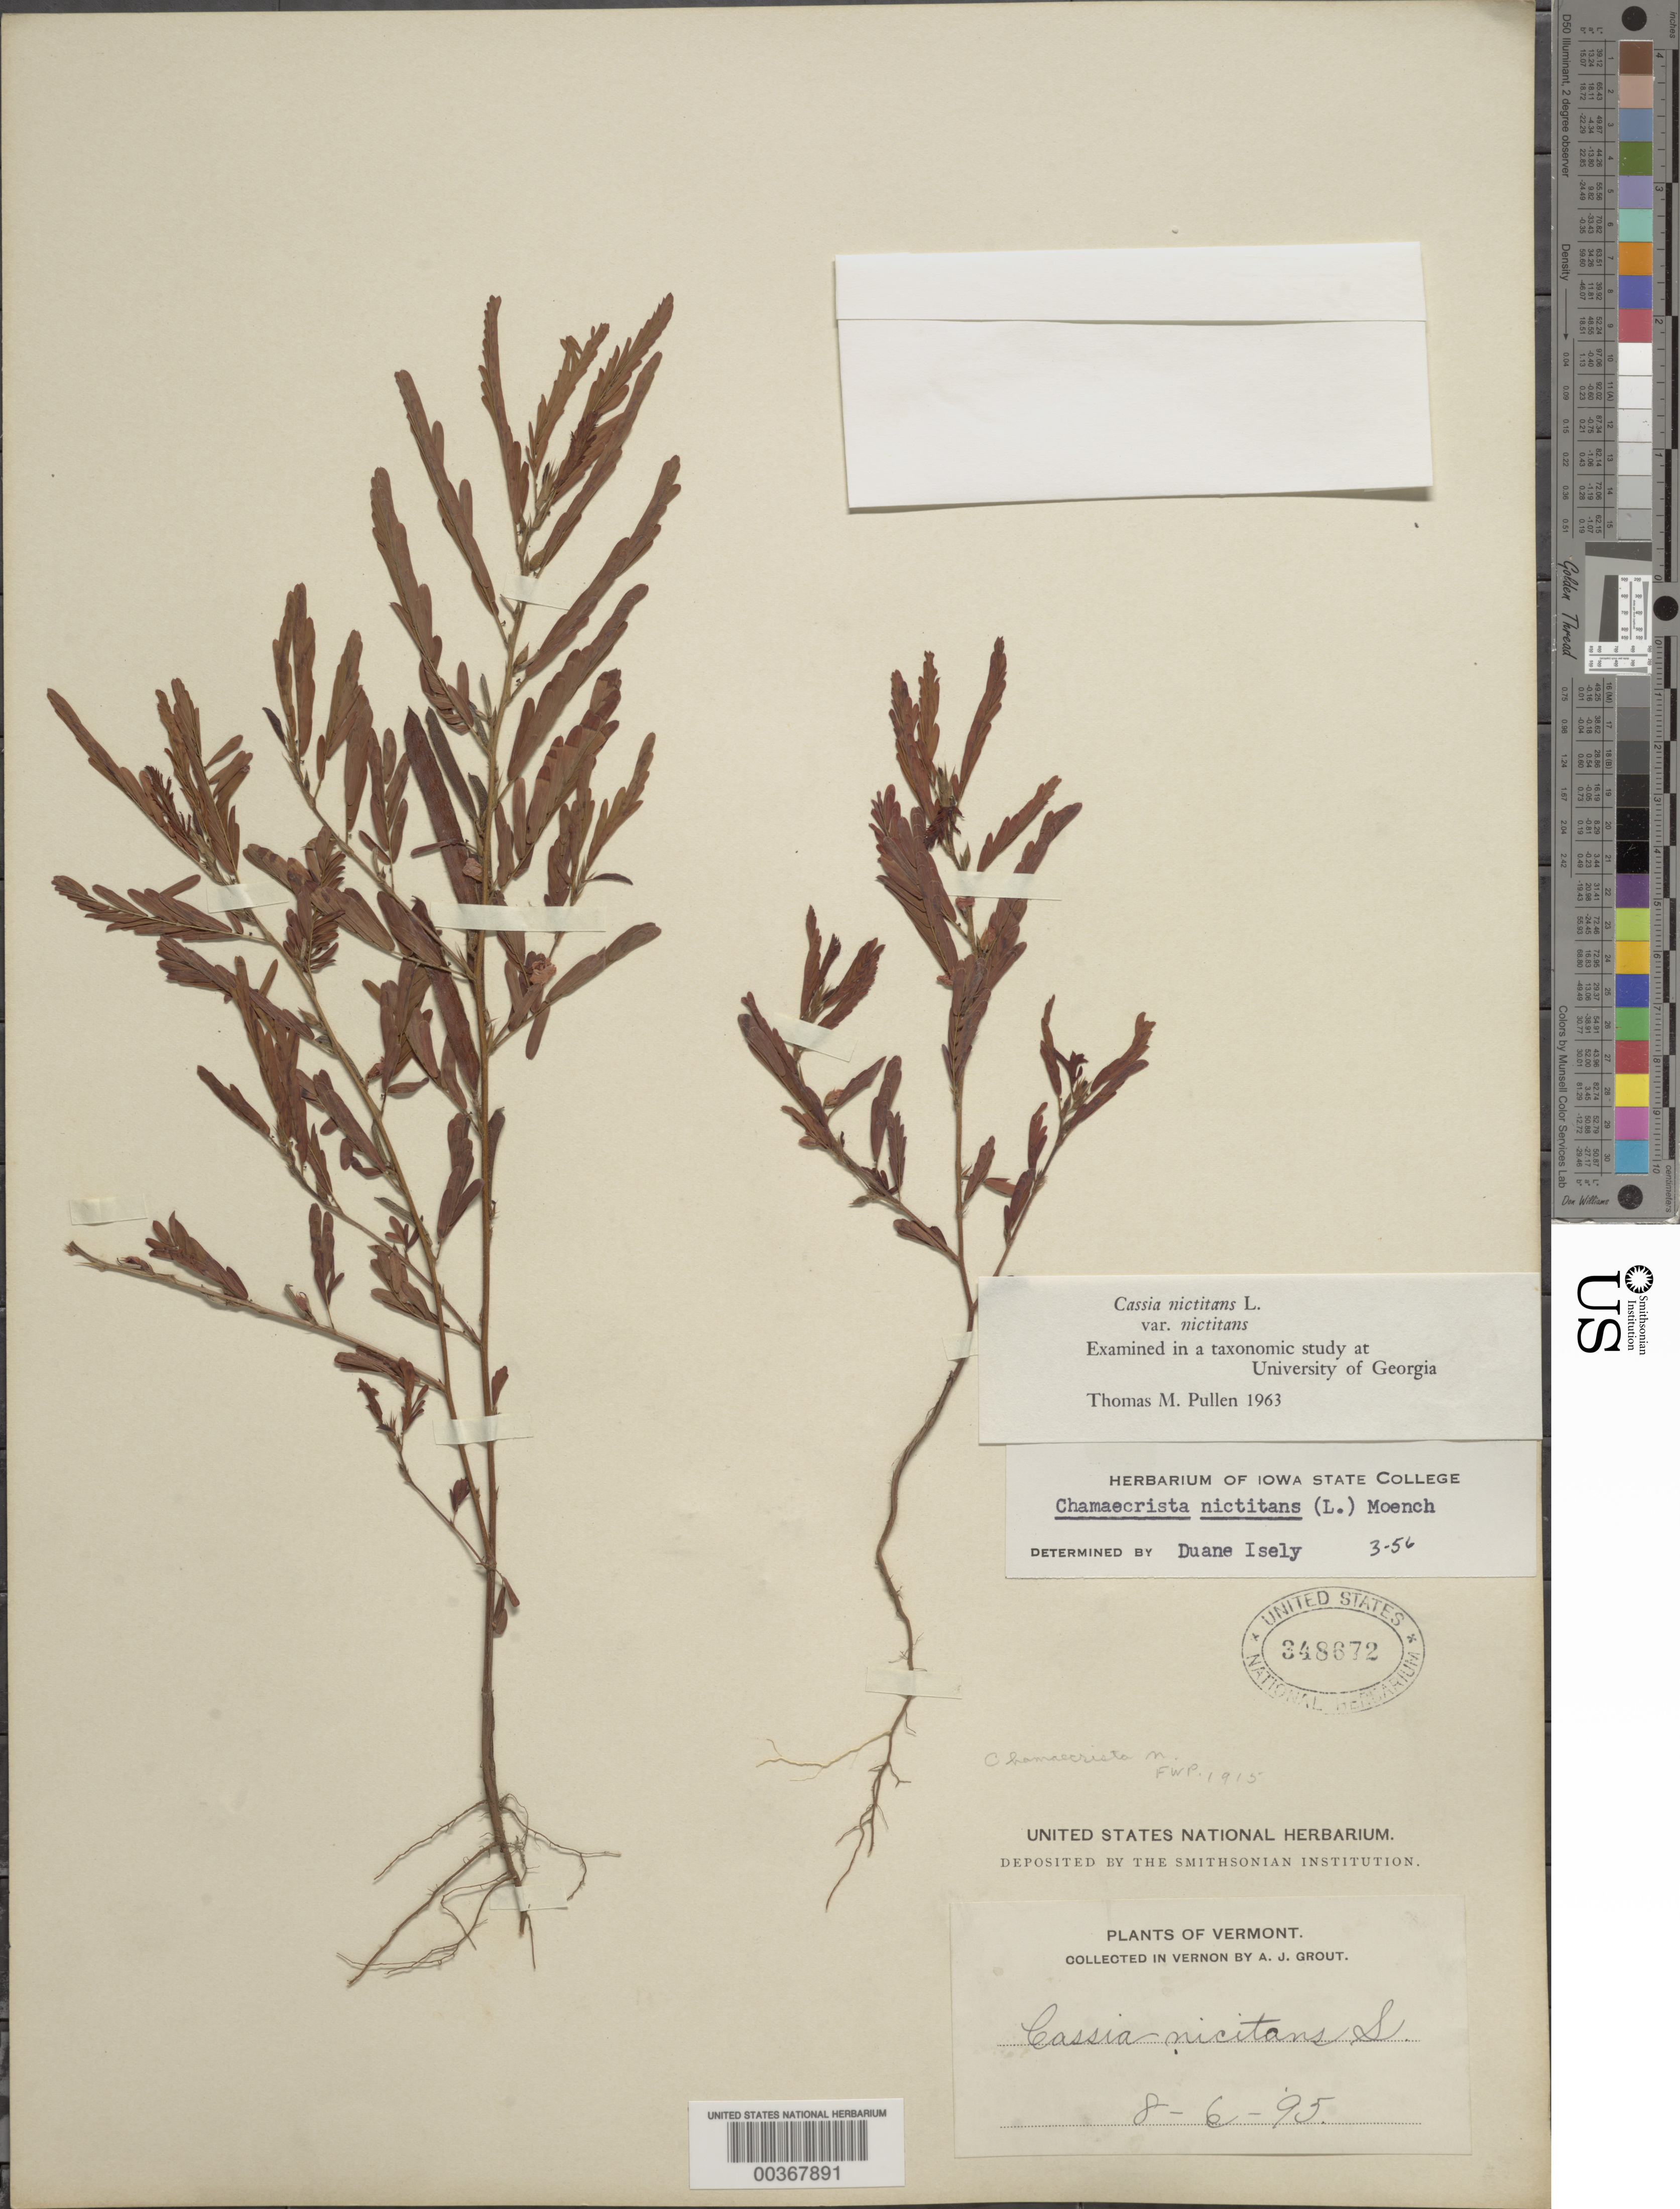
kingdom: Plantae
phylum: Tracheophyta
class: Magnoliopsida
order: Fabales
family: Fabaceae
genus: Chamaecrista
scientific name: Chamaecrista nictitans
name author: (L.) Moench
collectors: A. J. Grout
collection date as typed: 06 Aug 1895 or 08 Jun 1895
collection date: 1895-06-08 or 1895-08-06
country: United States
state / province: Vermont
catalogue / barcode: US 348672